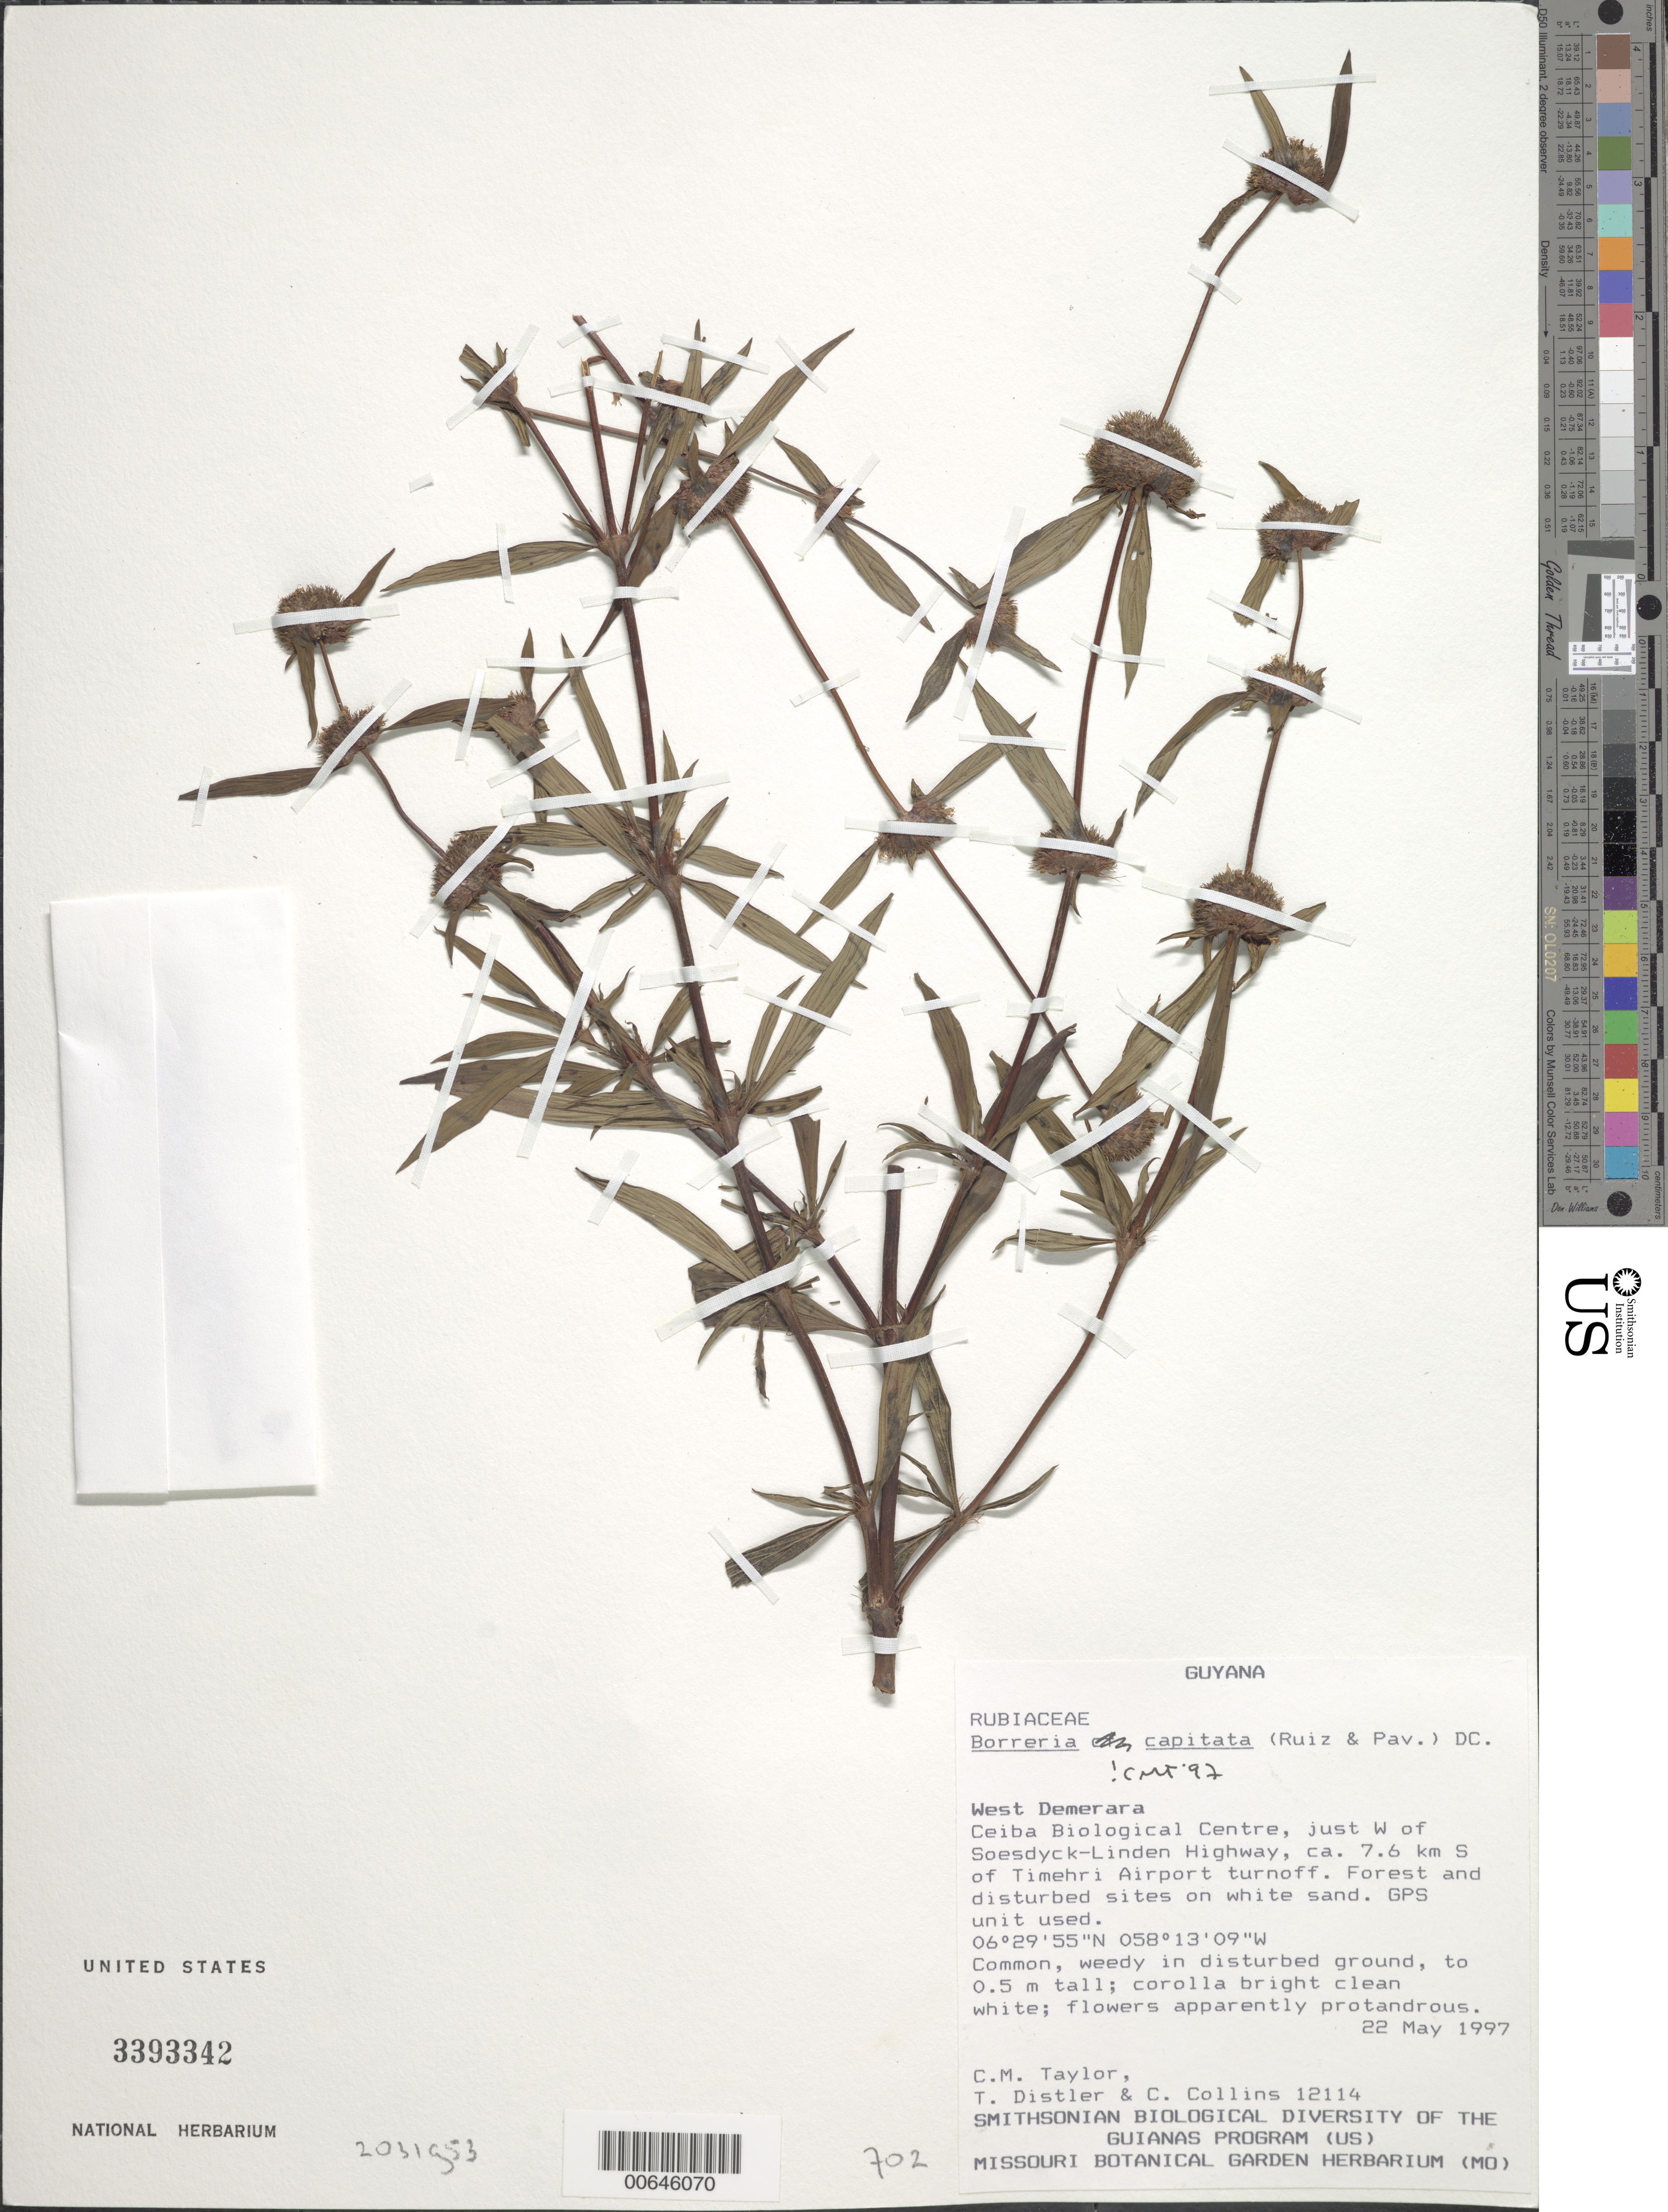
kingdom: Plantae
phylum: Tracheophyta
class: Magnoliopsida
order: Gentianales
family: Rubiaceae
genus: Spermacoce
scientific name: Spermacoce capitata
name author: Ruiz & Pav.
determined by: Delprete, P. G., Herb. de Guyane Cay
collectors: C. M. Taylor, T. Distler & C. Collins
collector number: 12114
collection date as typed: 22 May 1997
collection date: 1997-05-22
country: Guyana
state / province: Demerara-Mahaica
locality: Ceiba Biological Centre, just W of Soesdyck-Linden Hwy, ca. 7.6 km S of Timehri Airport turnoff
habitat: Forest & disturbed sites on white sand. Common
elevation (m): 15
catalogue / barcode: US 3393342